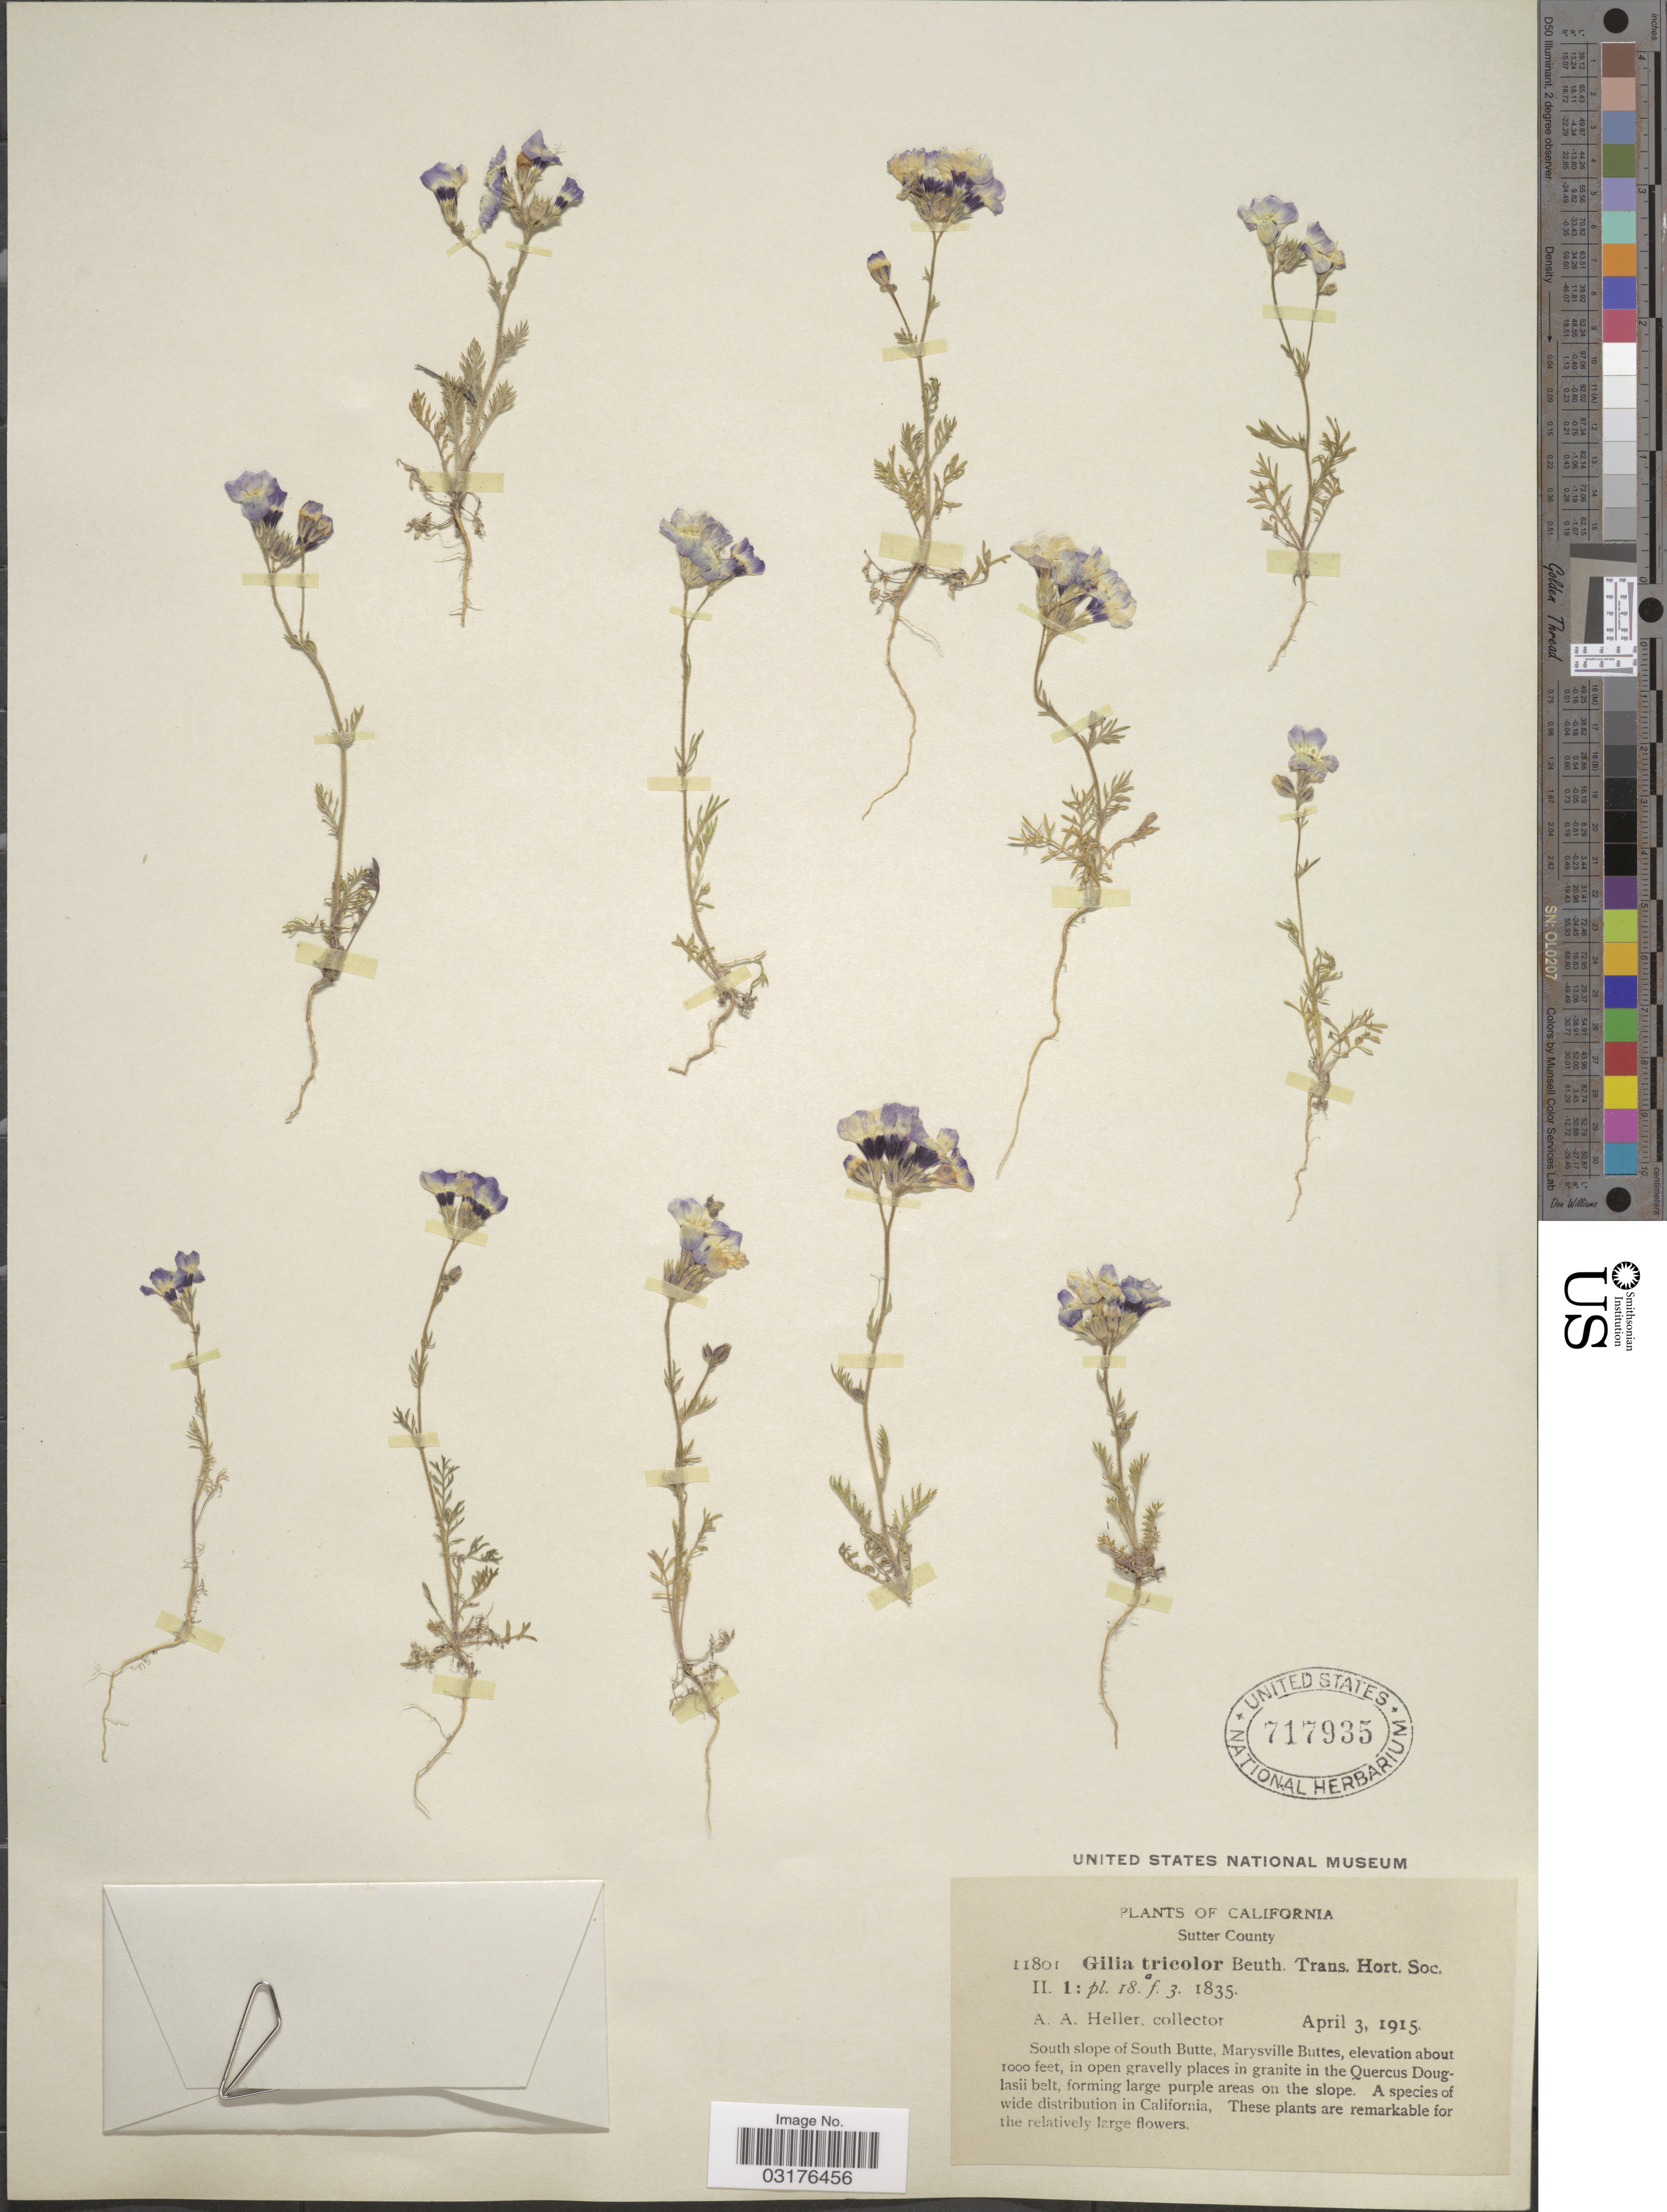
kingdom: Plantae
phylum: Tracheophyta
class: Magnoliopsida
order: Ericales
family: Polemoniaceae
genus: Gilia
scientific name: Gilia tricolor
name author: Benth.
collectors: A. A. Heller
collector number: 11801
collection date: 1915-04-03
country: United States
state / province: California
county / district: Sutter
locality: Sutter County, South slope of South Butte, Marysville Buttes.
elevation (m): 305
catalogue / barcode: US 717935